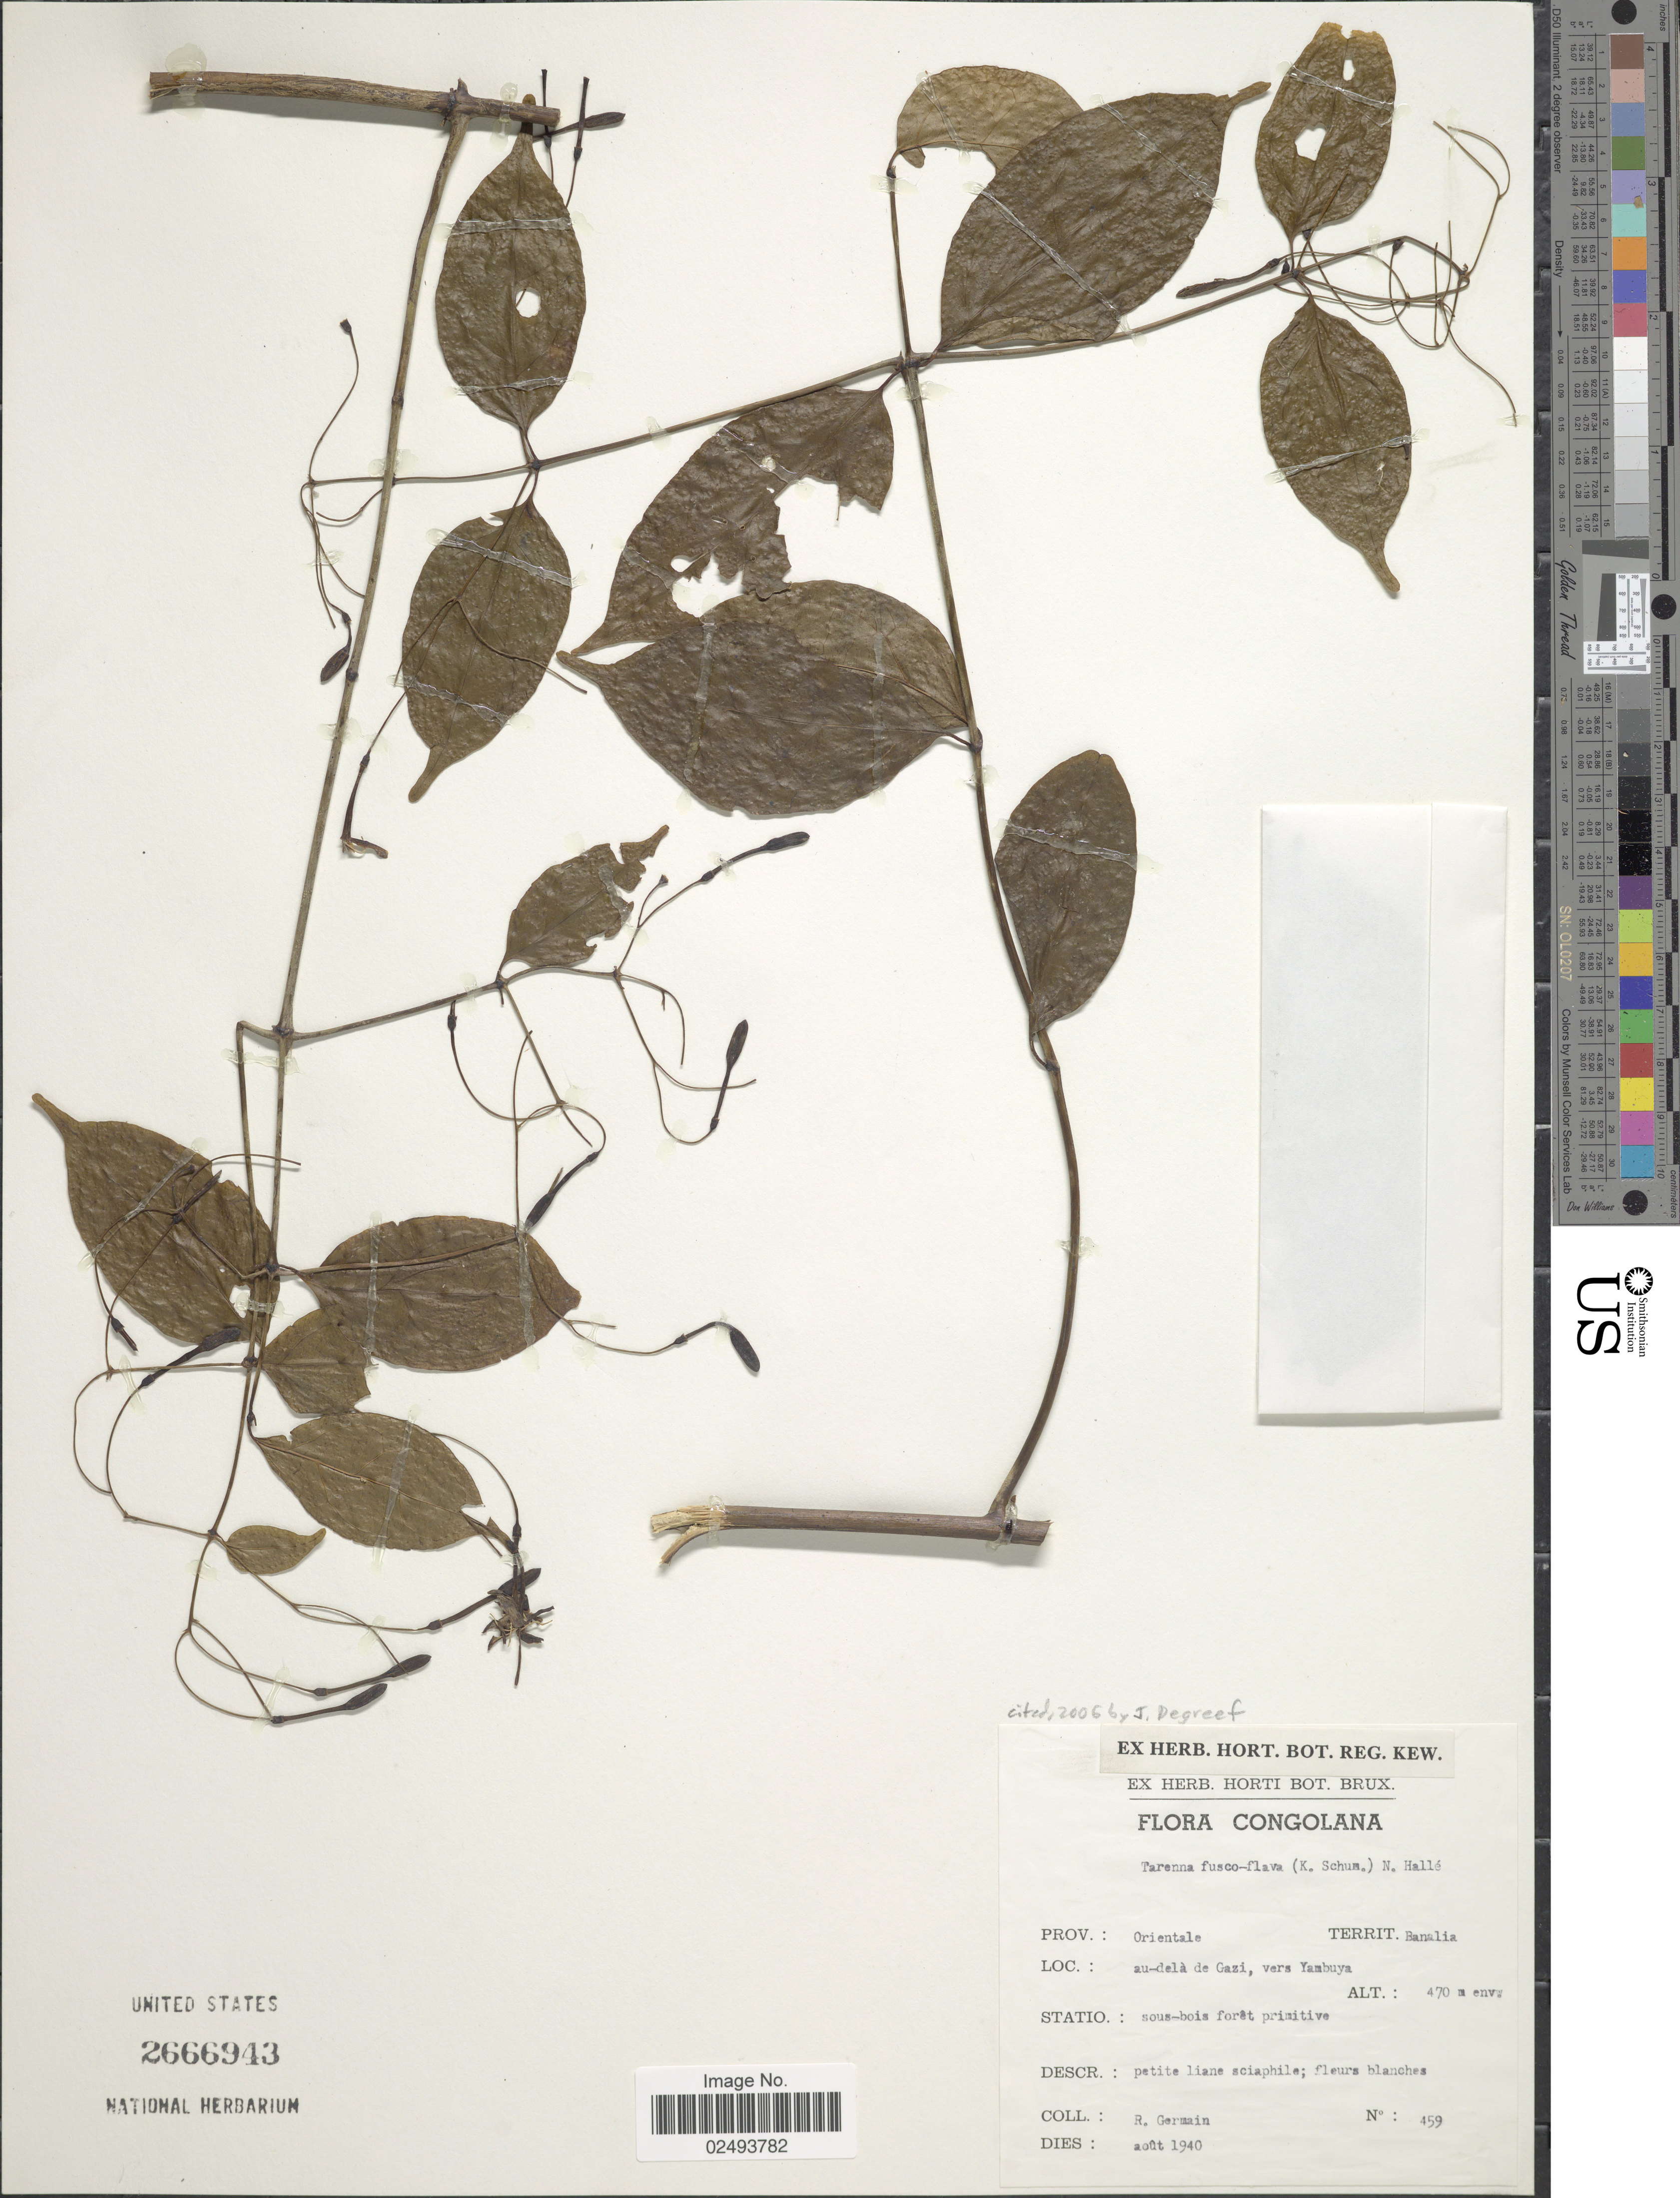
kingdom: Plantae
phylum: Tracheophyta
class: Magnoliopsida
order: Gentianales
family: Rubiaceae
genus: Tarenna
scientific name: Tarenna fuscoflava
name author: (K. Schum.) S. Moore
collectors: R. Germain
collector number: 459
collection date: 1940-08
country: Congo, Democratic Republic of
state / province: Tshopo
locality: Prov.: Orientale,. Territ.: Banalia, au-dela de Gazi, vers Yambuya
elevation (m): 470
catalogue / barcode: US 2666943